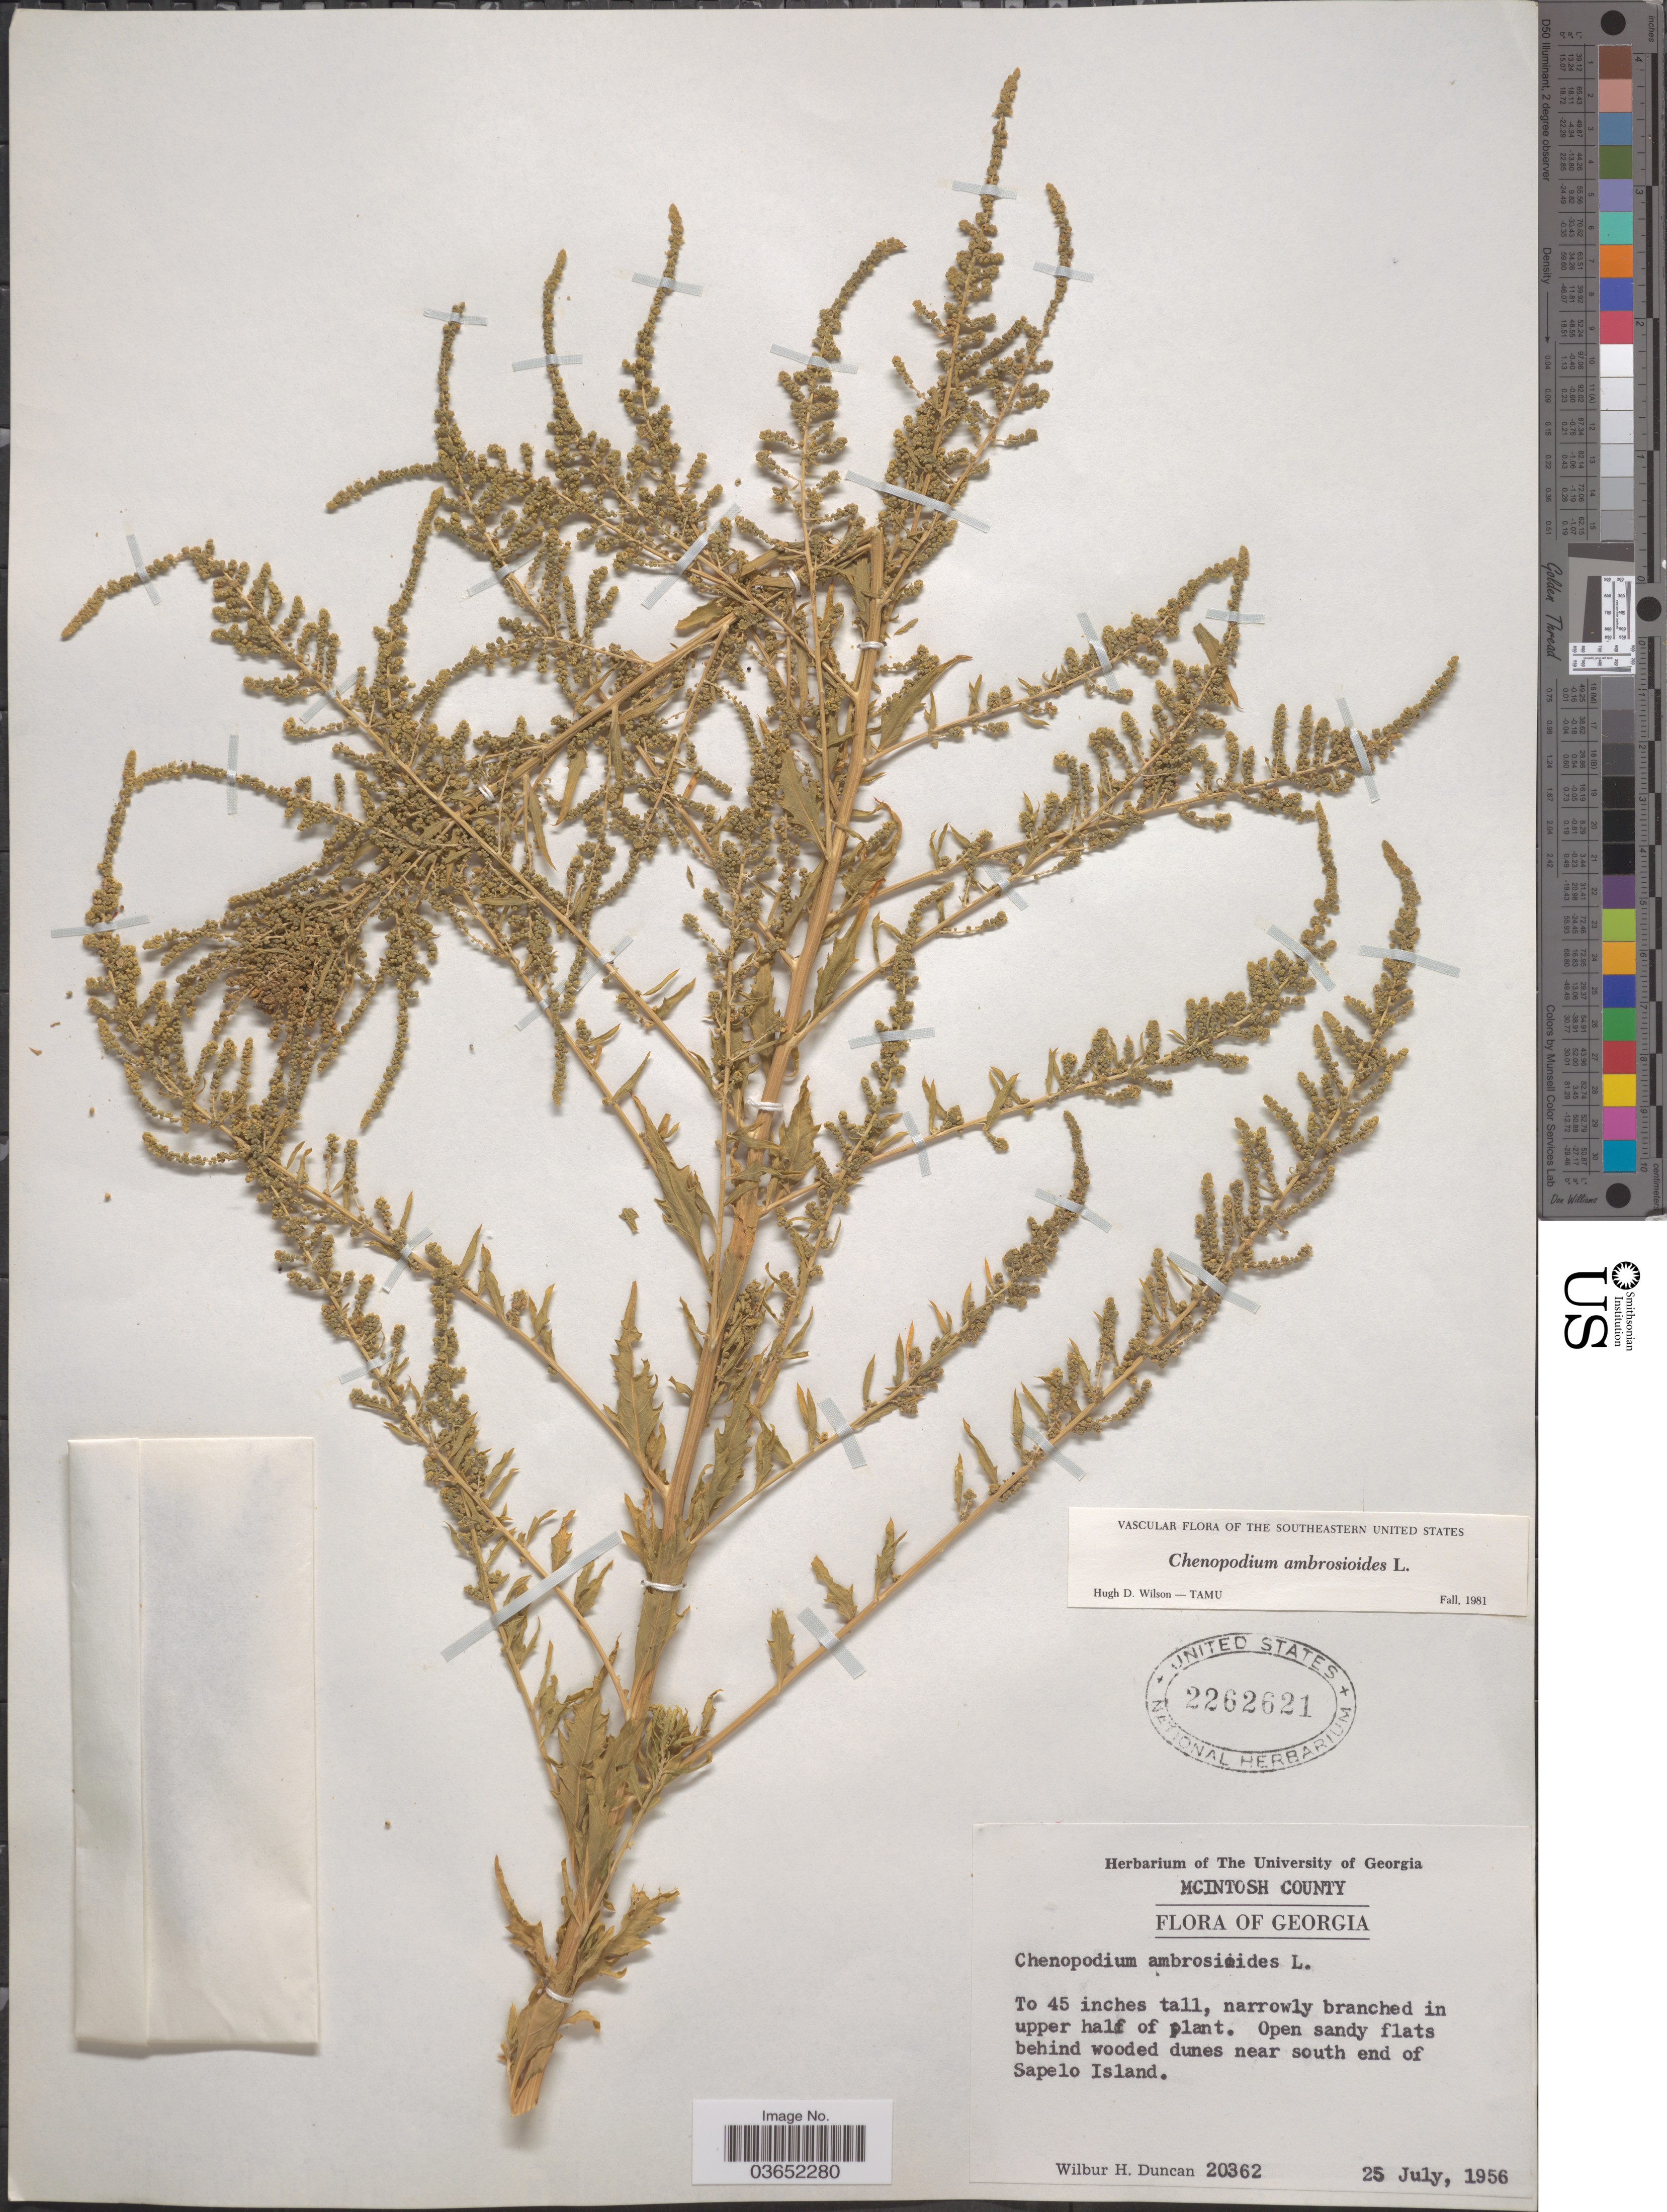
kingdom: Plantae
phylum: Tracheophyta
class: Magnoliopsida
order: Caryophyllales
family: Amaranthaceae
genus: Chenopodium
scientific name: Chenopodium ambrosioides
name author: L.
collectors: W. H. Duncan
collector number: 20362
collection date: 1956-07-25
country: United States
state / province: Georgia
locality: McIntosh County. Open sandy flats behind wooded dunes near south end of Sapelo Island.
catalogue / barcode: US 2262621